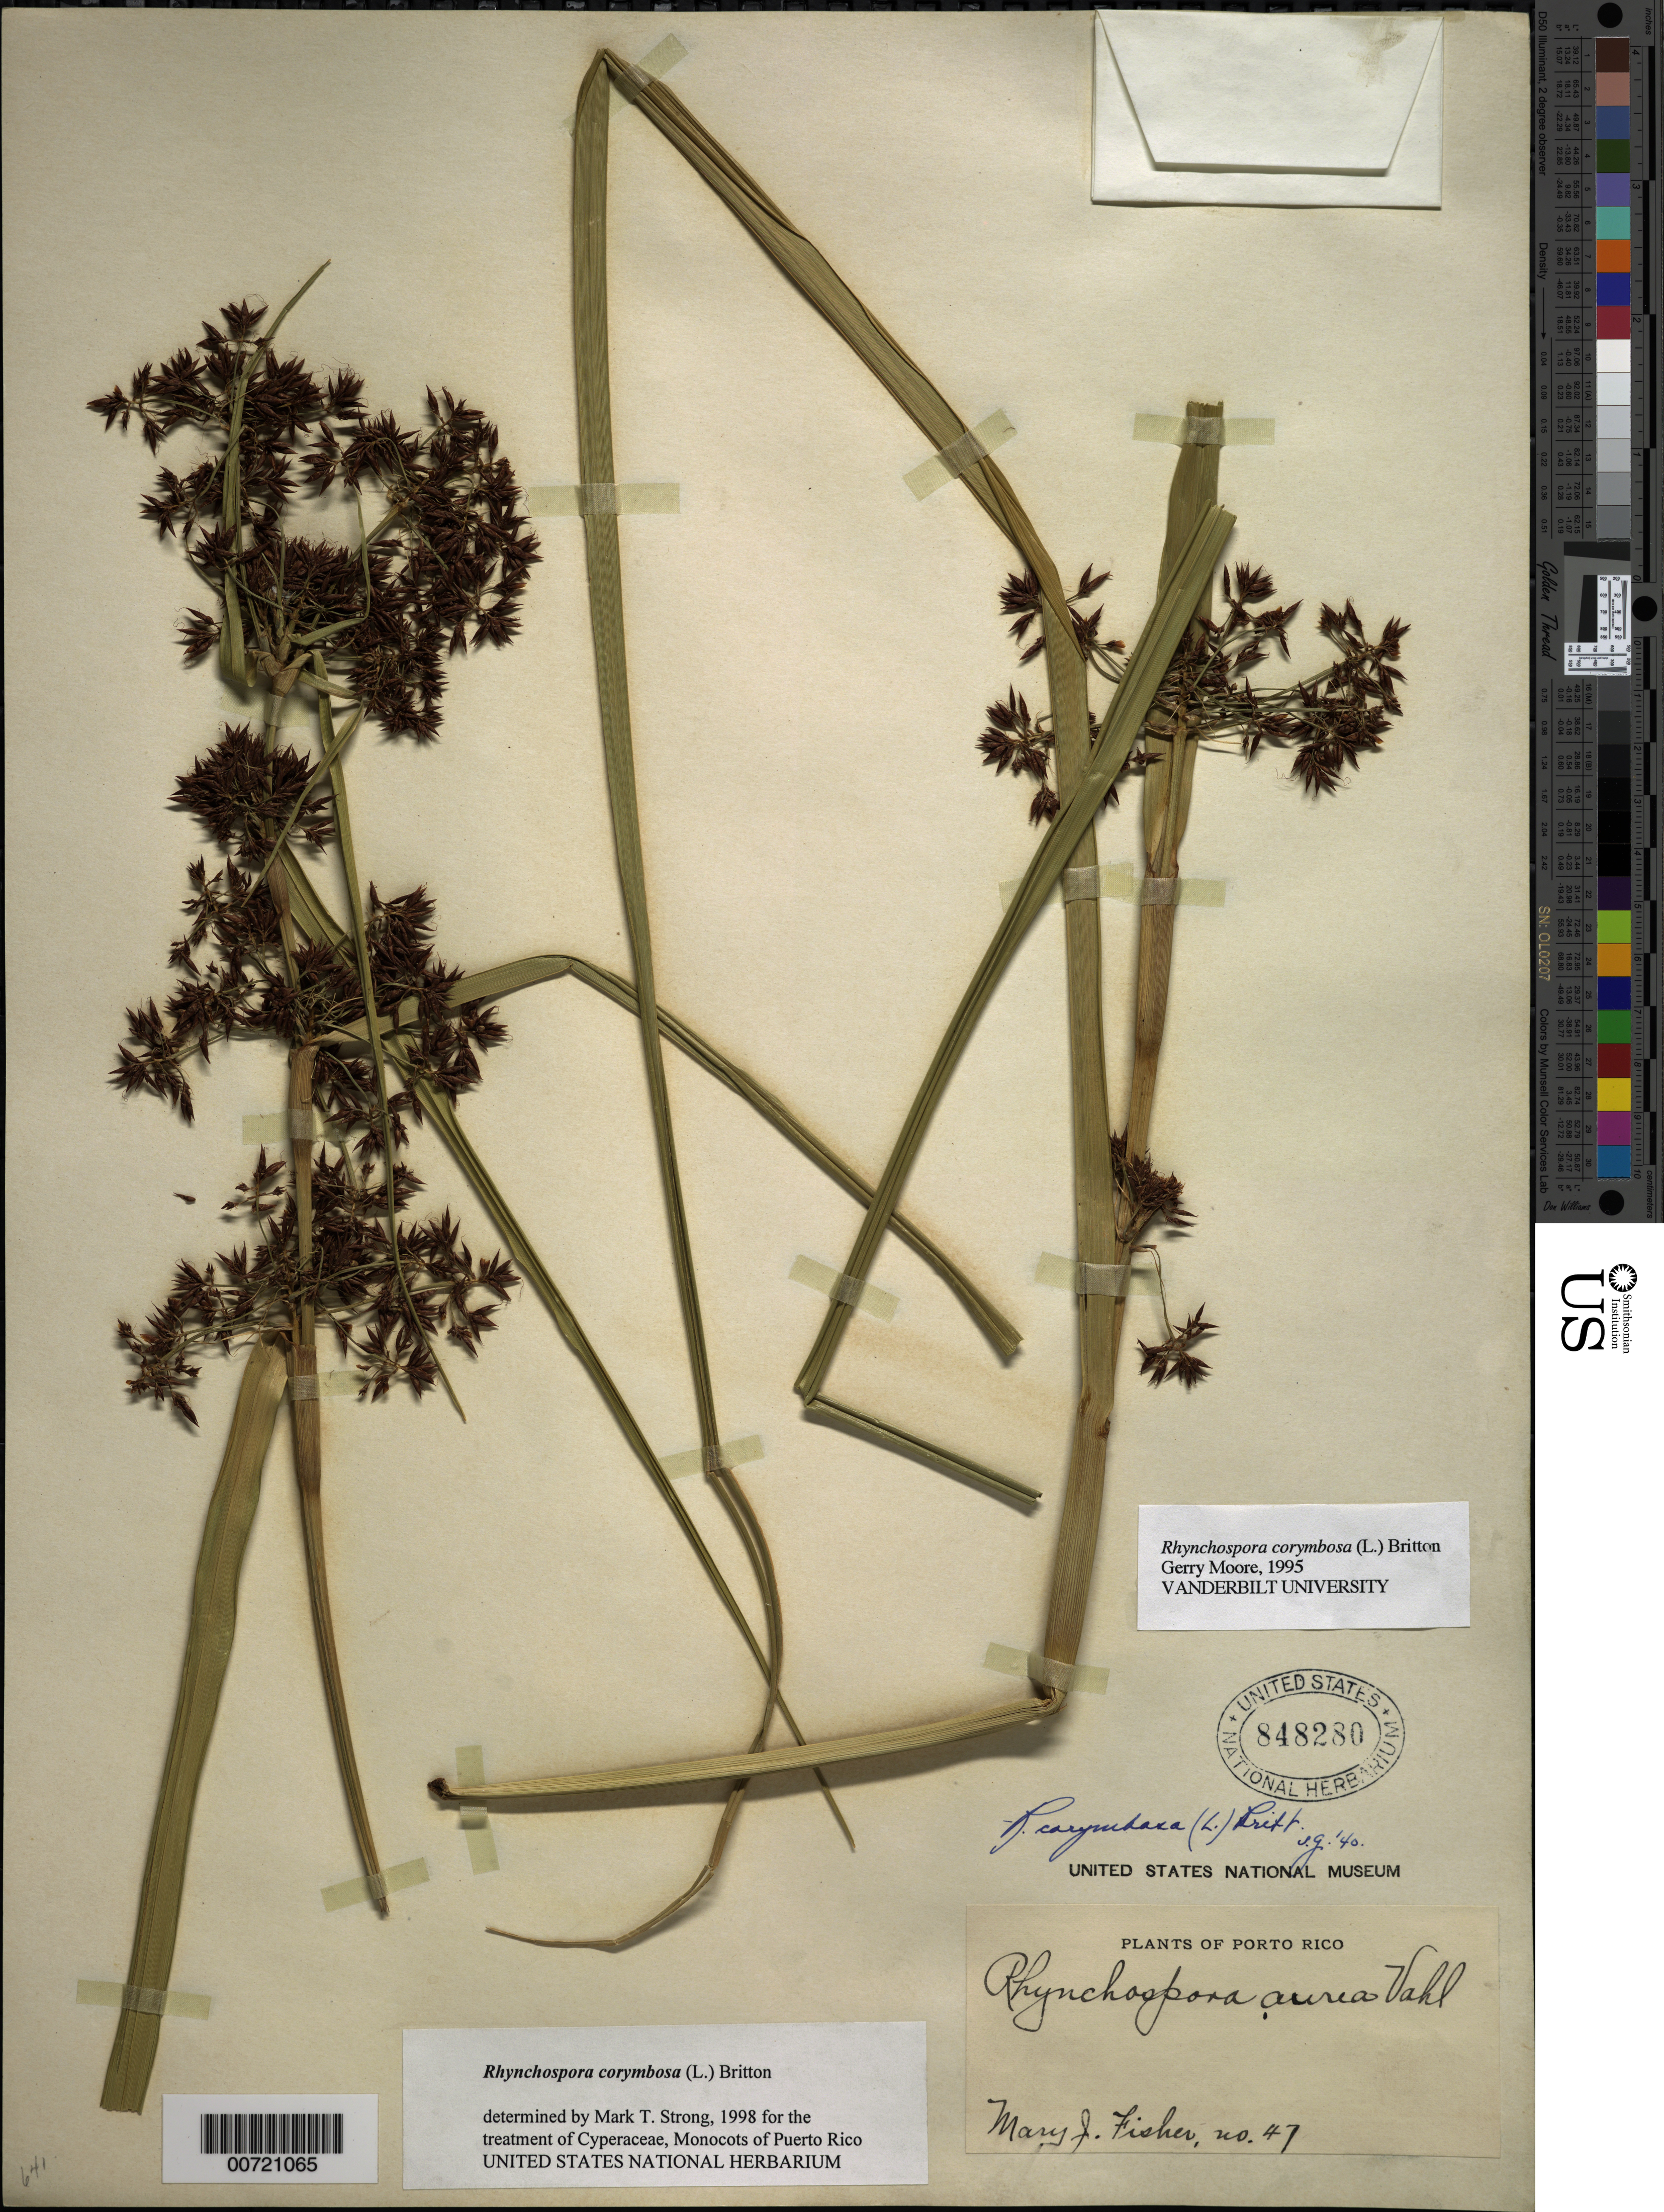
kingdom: Plantae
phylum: Tracheophyta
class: Liliopsida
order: Poales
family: Cyperaceae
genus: Rhynchospora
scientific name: Rhynchospora corymbosa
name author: (L.) Britton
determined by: Strong, M. T., (US), Smithsonian Institution - National Museum of Natural History (UNITED STATES)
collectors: M. J. Fisher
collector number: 47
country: Puerto Rico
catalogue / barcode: US 848280